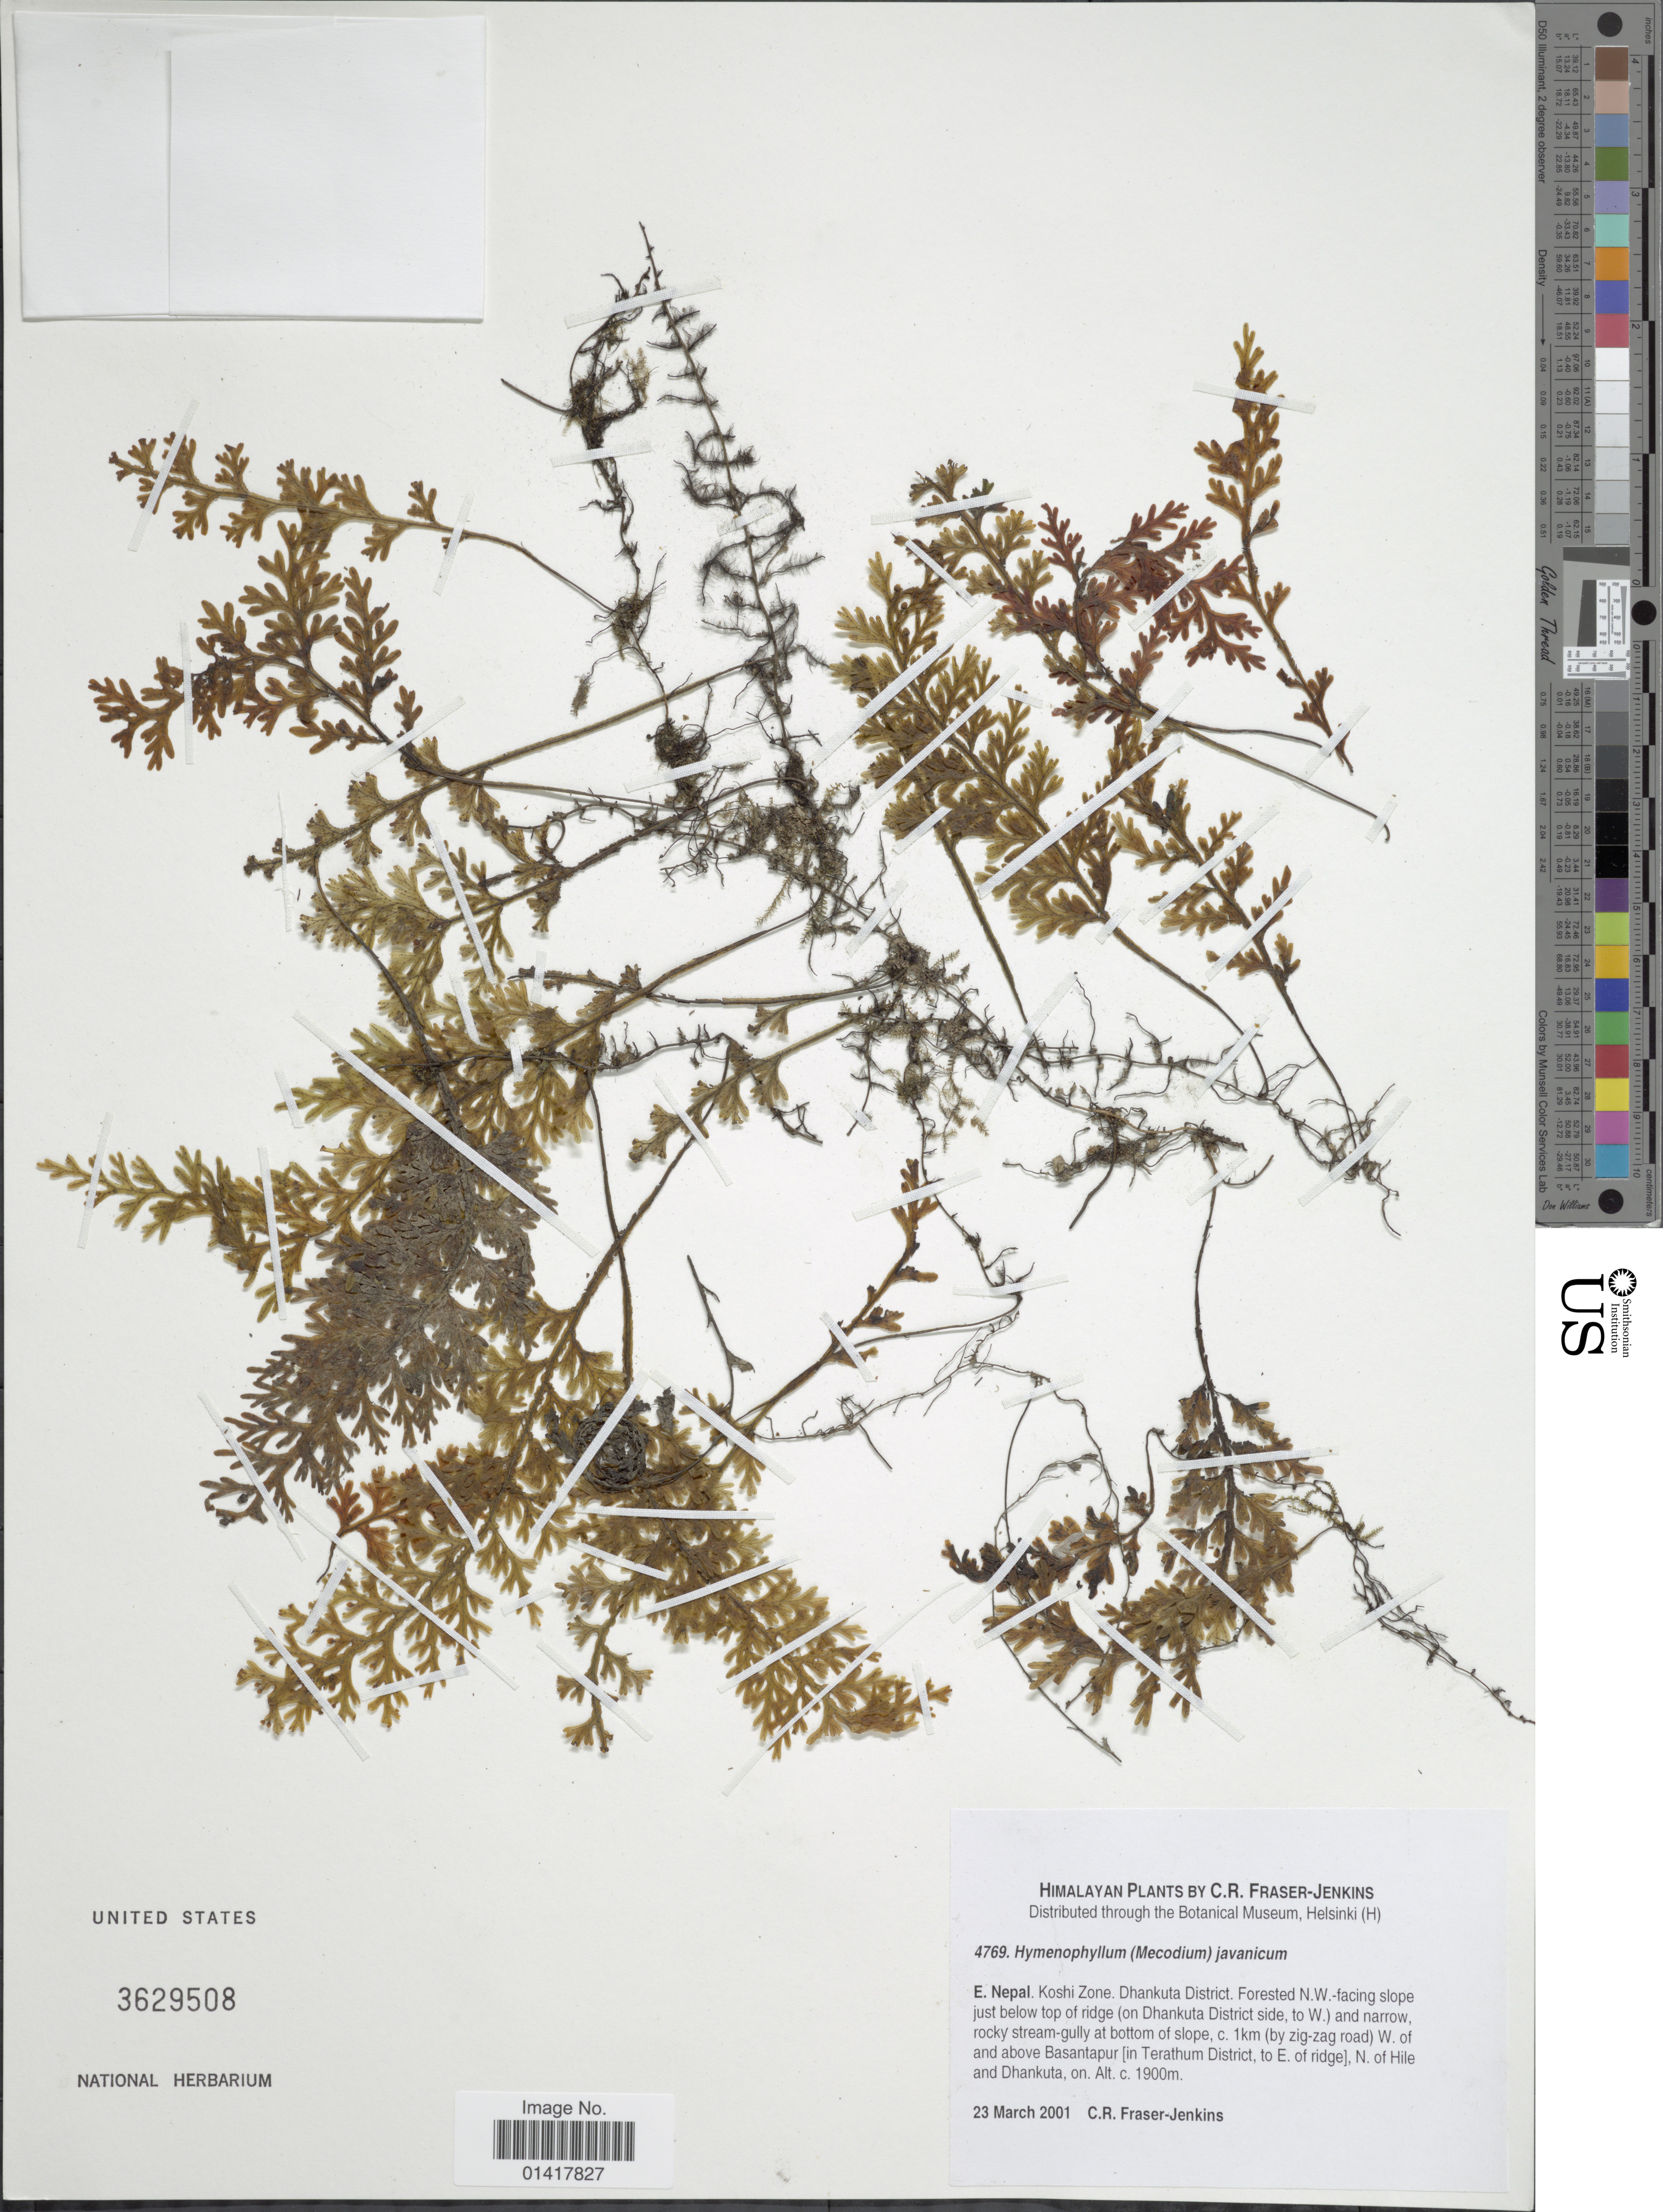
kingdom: Plantae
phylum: Tracheophyta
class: Polypodiopsida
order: Hymenophyllales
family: Hymenophyllaceae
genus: Hymenophyllum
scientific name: Hymenophyllum javanicum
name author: Spreng.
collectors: C. R. Fraser-Jenkins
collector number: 4769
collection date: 2001-03-23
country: Nepal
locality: Koshi Zone. Dhankuta District, Forested N.W. facing slope just below top of ridge (on Dhankuta District side, to W.) and narrow rocky stream-gully at bottom of slope, 1 km (by zig-zag road) W. of and above Basantapur (in Terathum District, To E. of ridge) N. of Hile and Dhankuta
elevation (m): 1900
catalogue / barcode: US 3629508